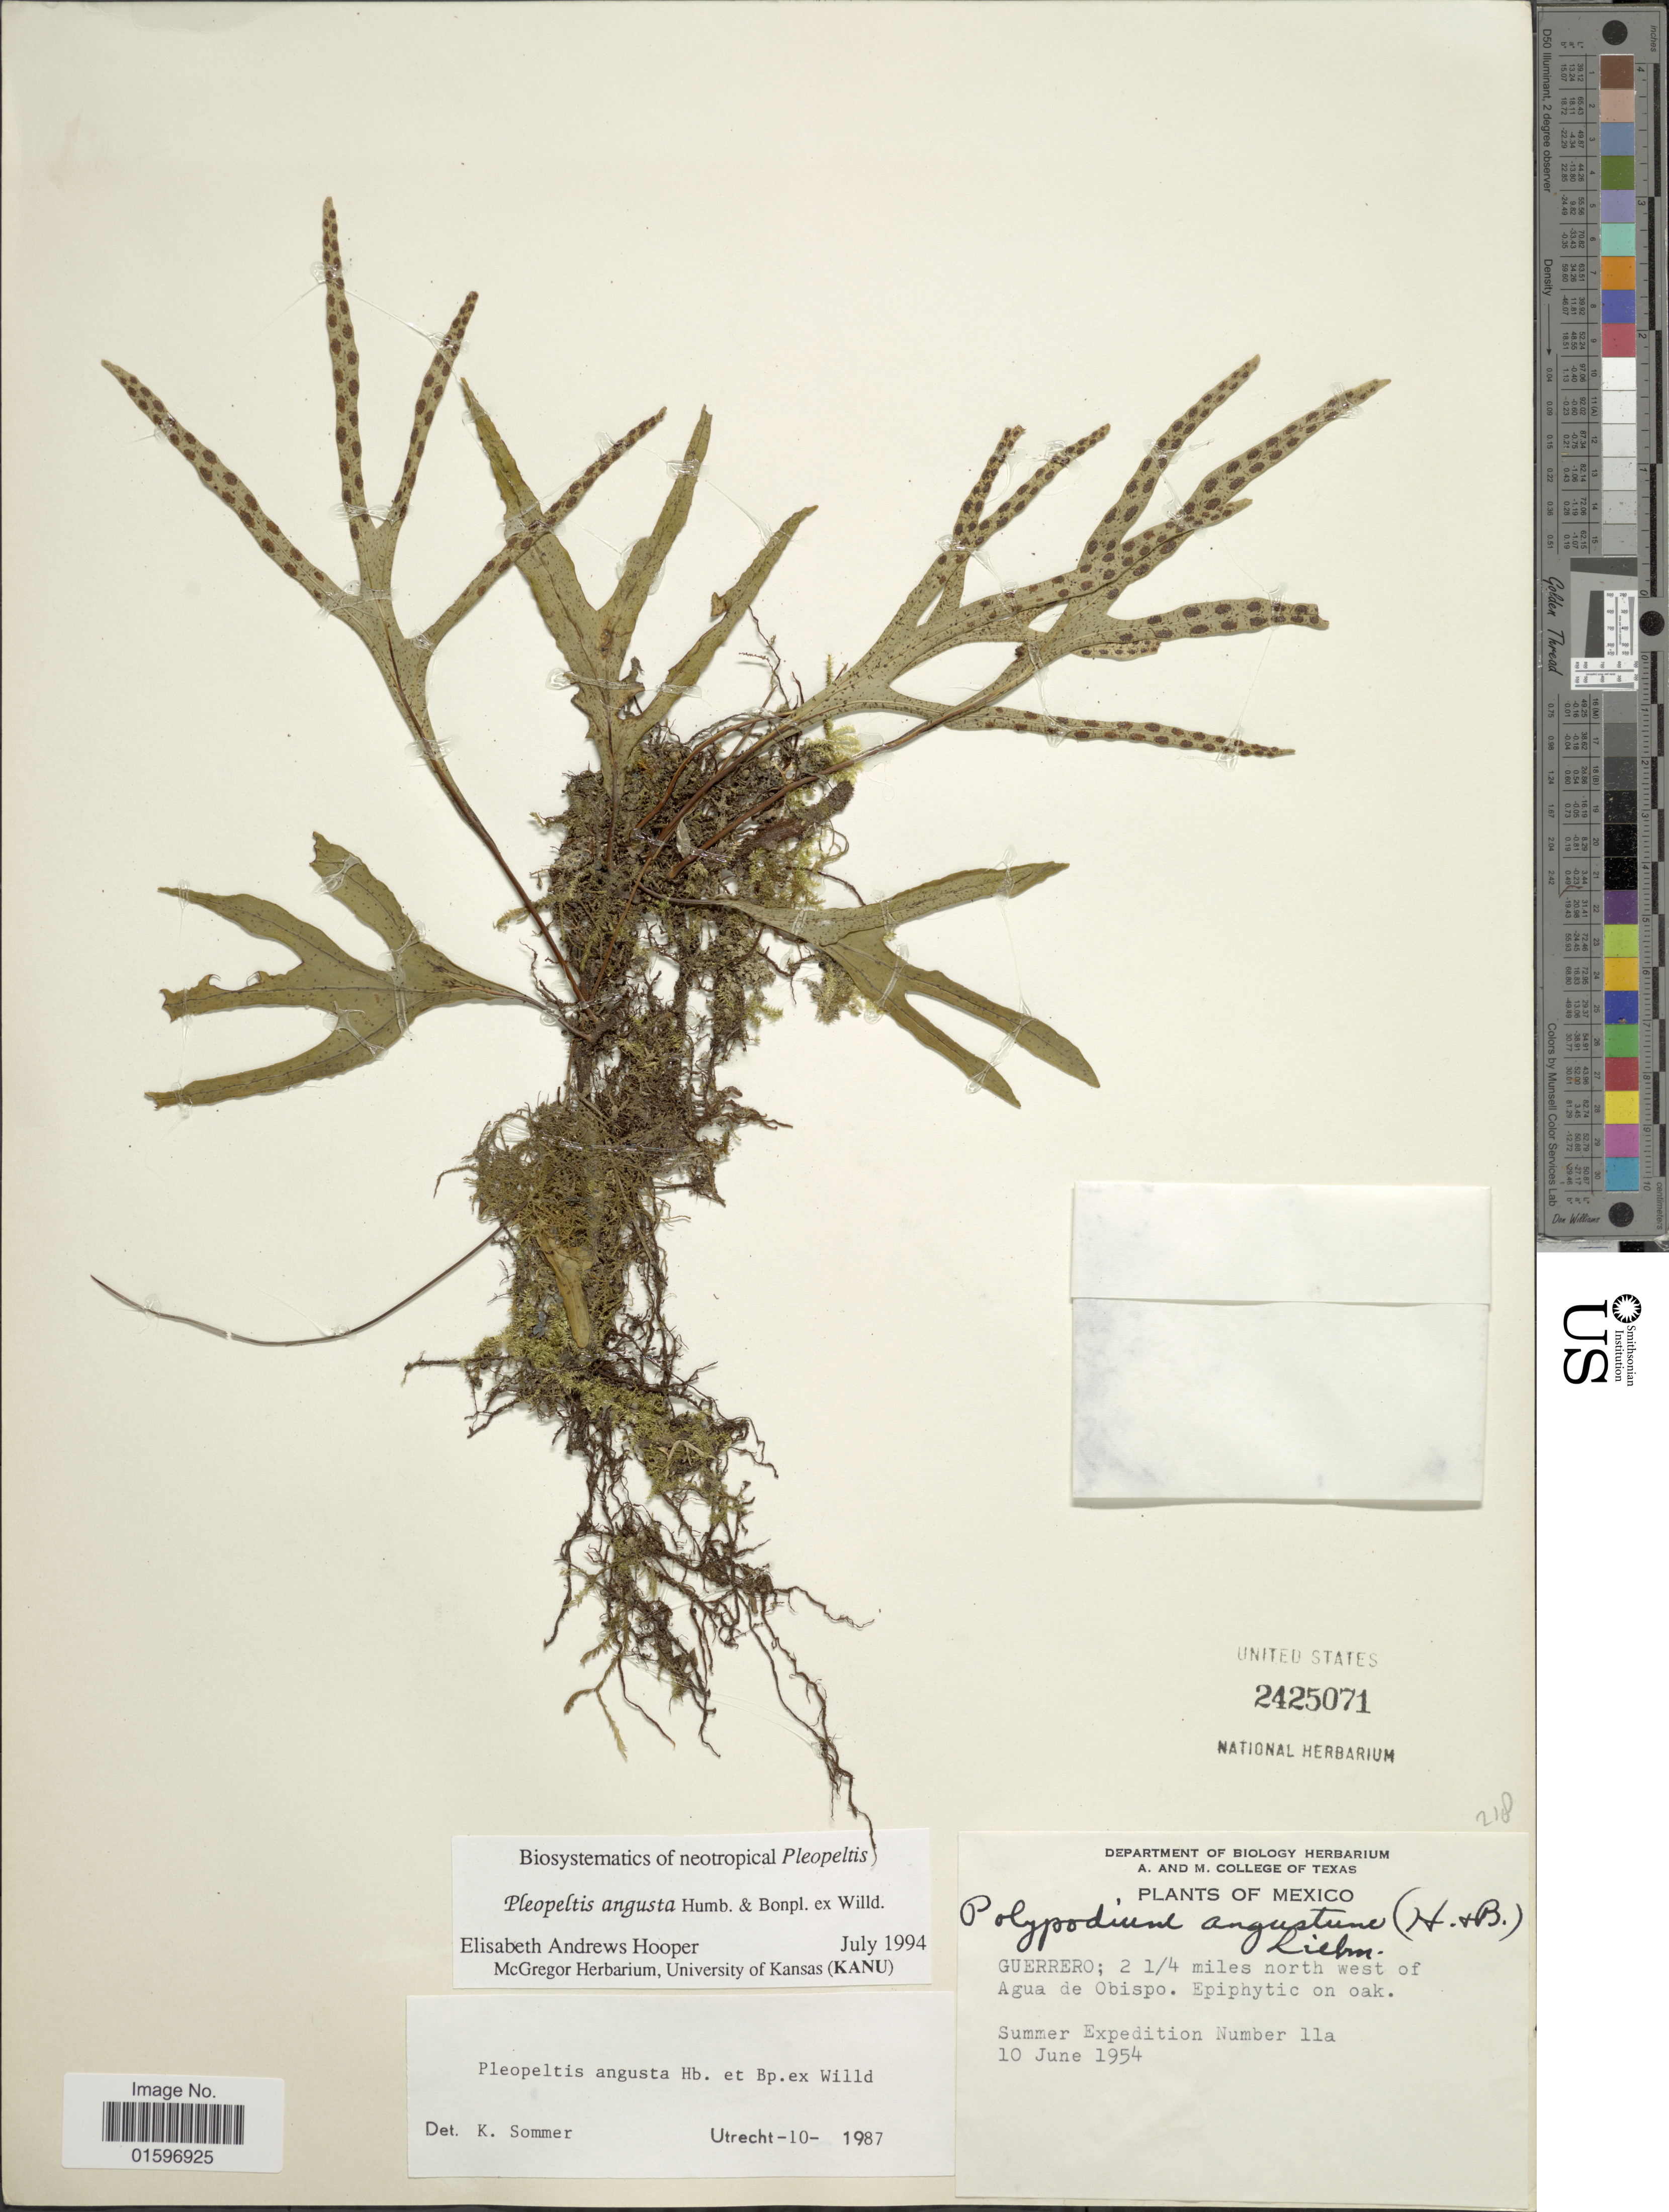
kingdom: Plantae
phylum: Tracheophyta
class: Polypodiopsida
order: Polypodiales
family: Polypodiaceae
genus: Pleopeltis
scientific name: Pleopeltis angusta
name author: Humb. & Bonap. ex Willd.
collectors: Summer Expedition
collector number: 11a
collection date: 1954-06-10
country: Mexico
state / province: Guerrero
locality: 2 1/4 miles north west of Agua de Obispo.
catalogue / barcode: US 2425071